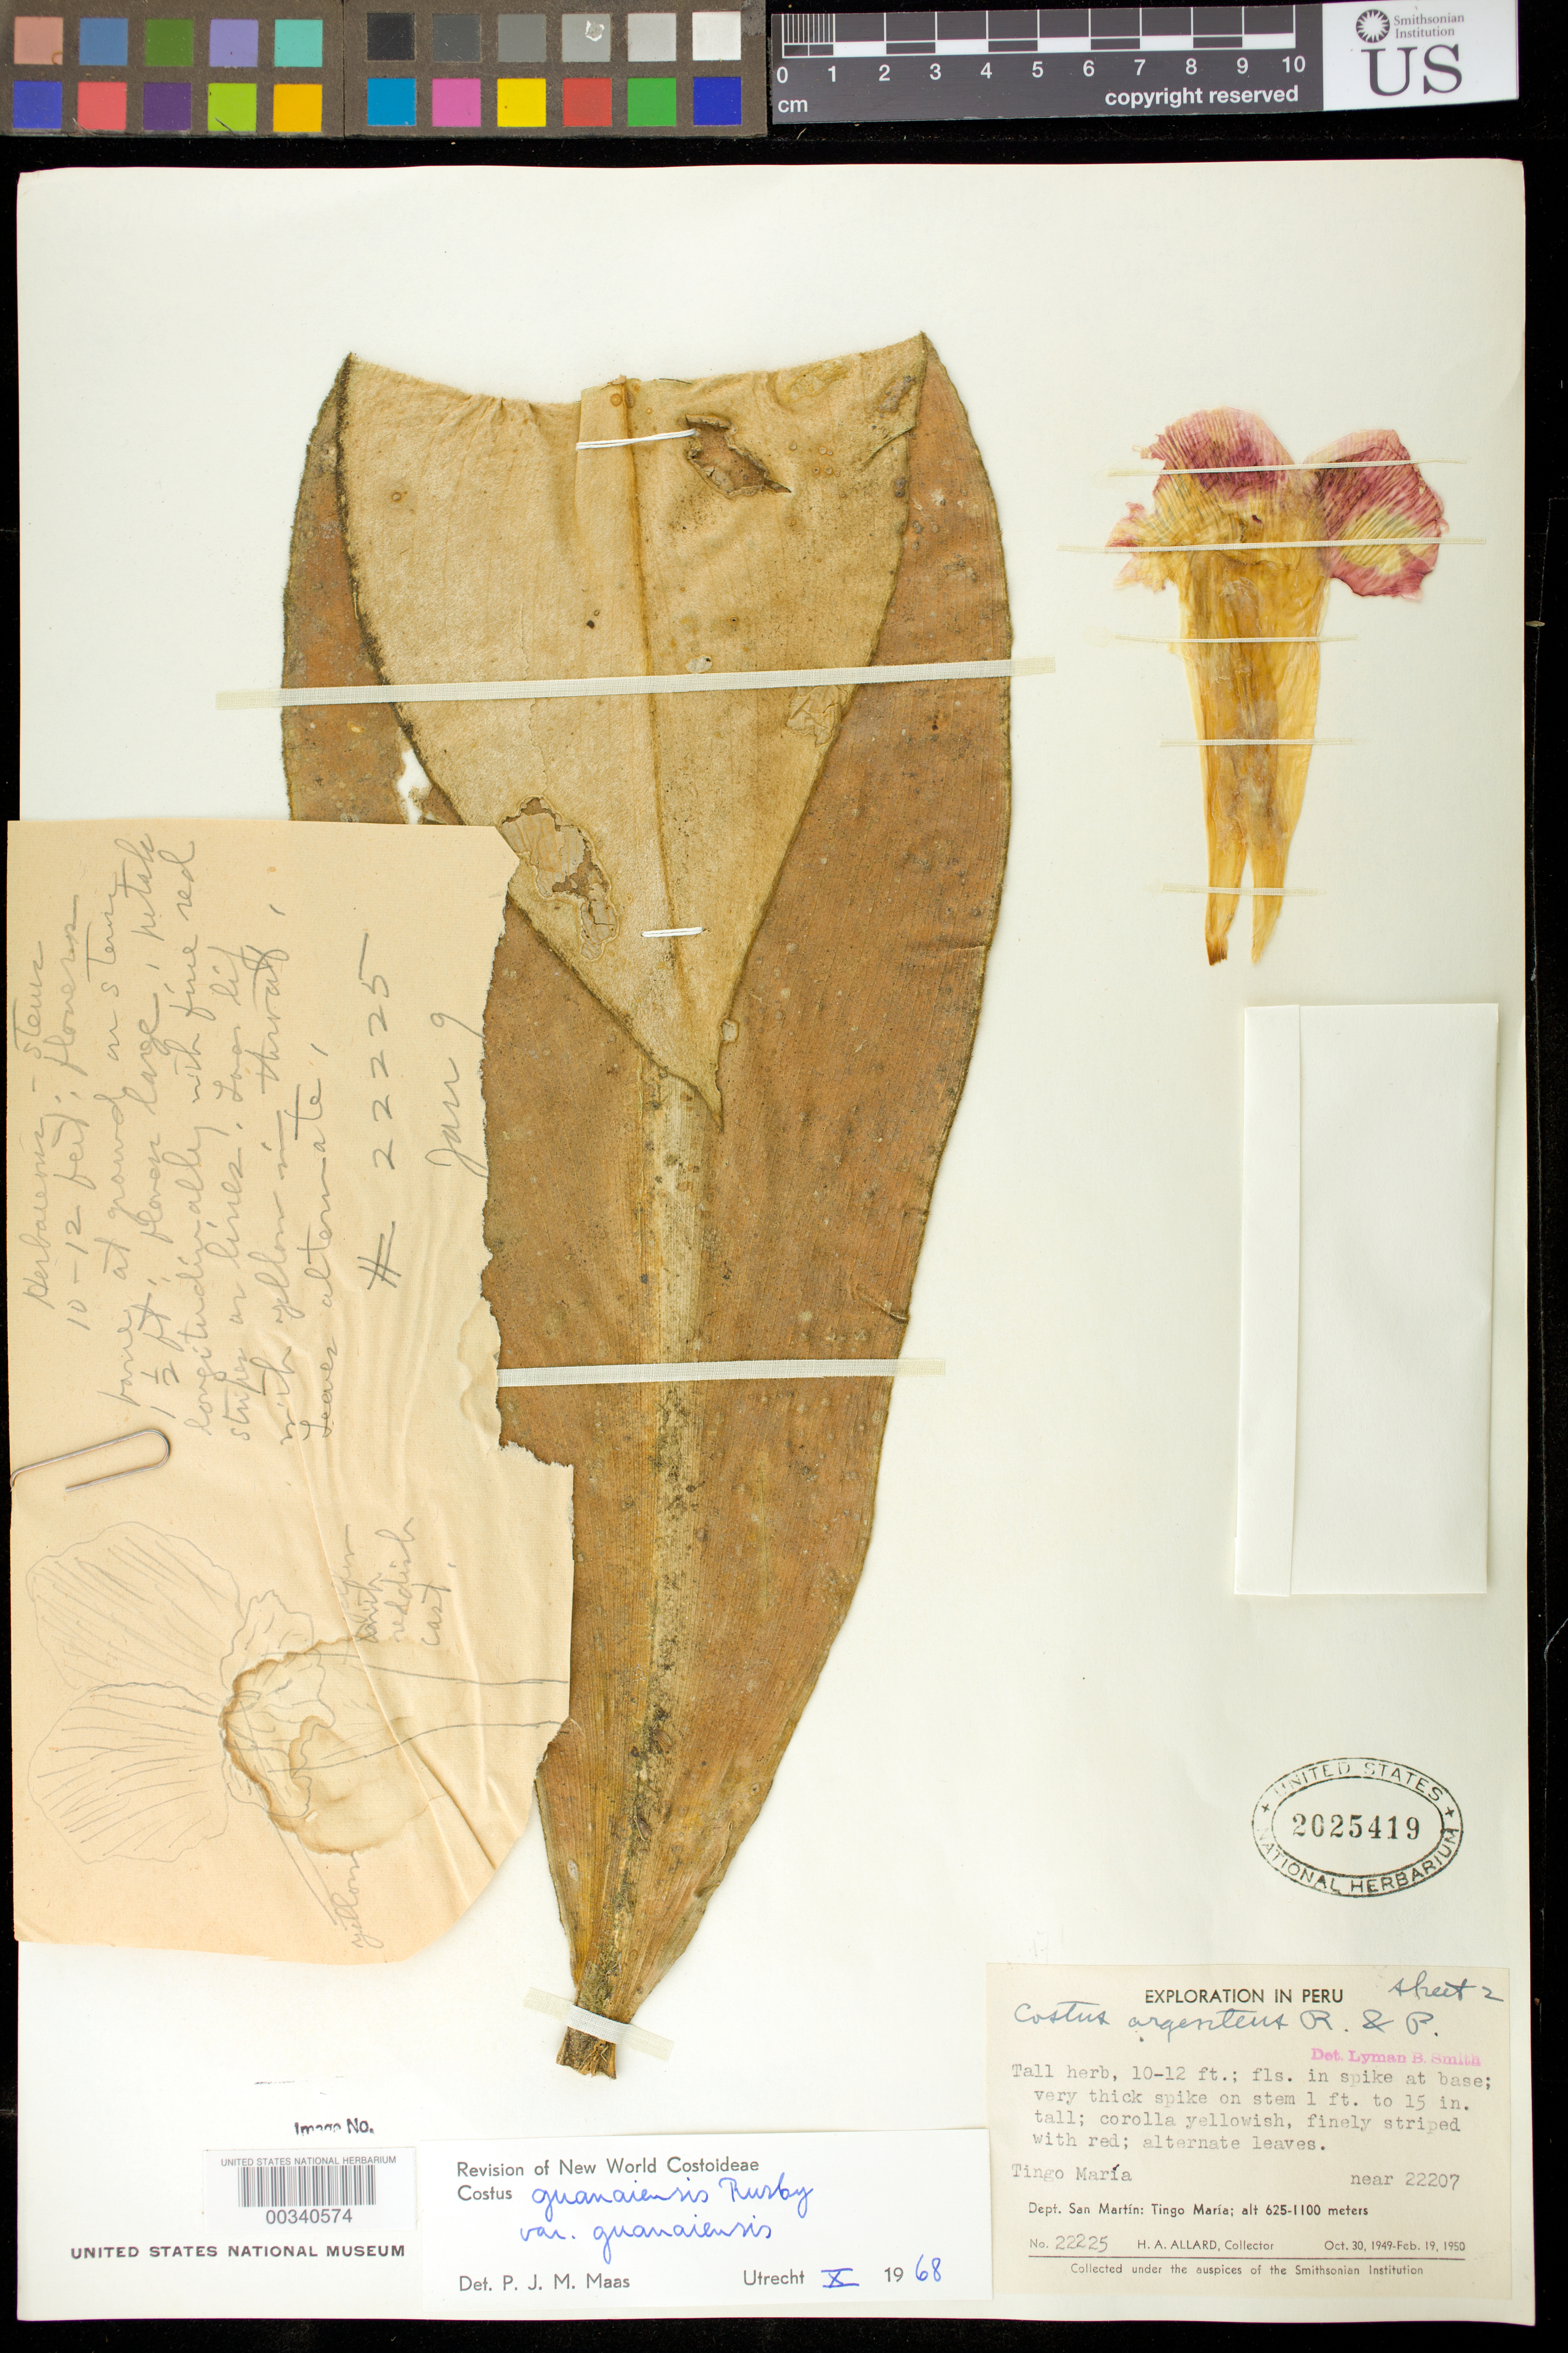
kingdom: Plantae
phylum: Tracheophyta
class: Liliopsida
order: Zingiberales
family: Costaceae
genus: Costus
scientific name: Costus guanaiensis var. guanaiensis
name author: Rusby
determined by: Maas, Paul J. M.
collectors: H. A. Allard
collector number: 22225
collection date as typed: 30 Oct 1949 to 19 Feb 1950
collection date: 1949-10-30/1950-02-19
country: Peru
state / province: San Martín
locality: Tingo maria, near haa # 22207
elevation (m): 625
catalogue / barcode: US 2025419